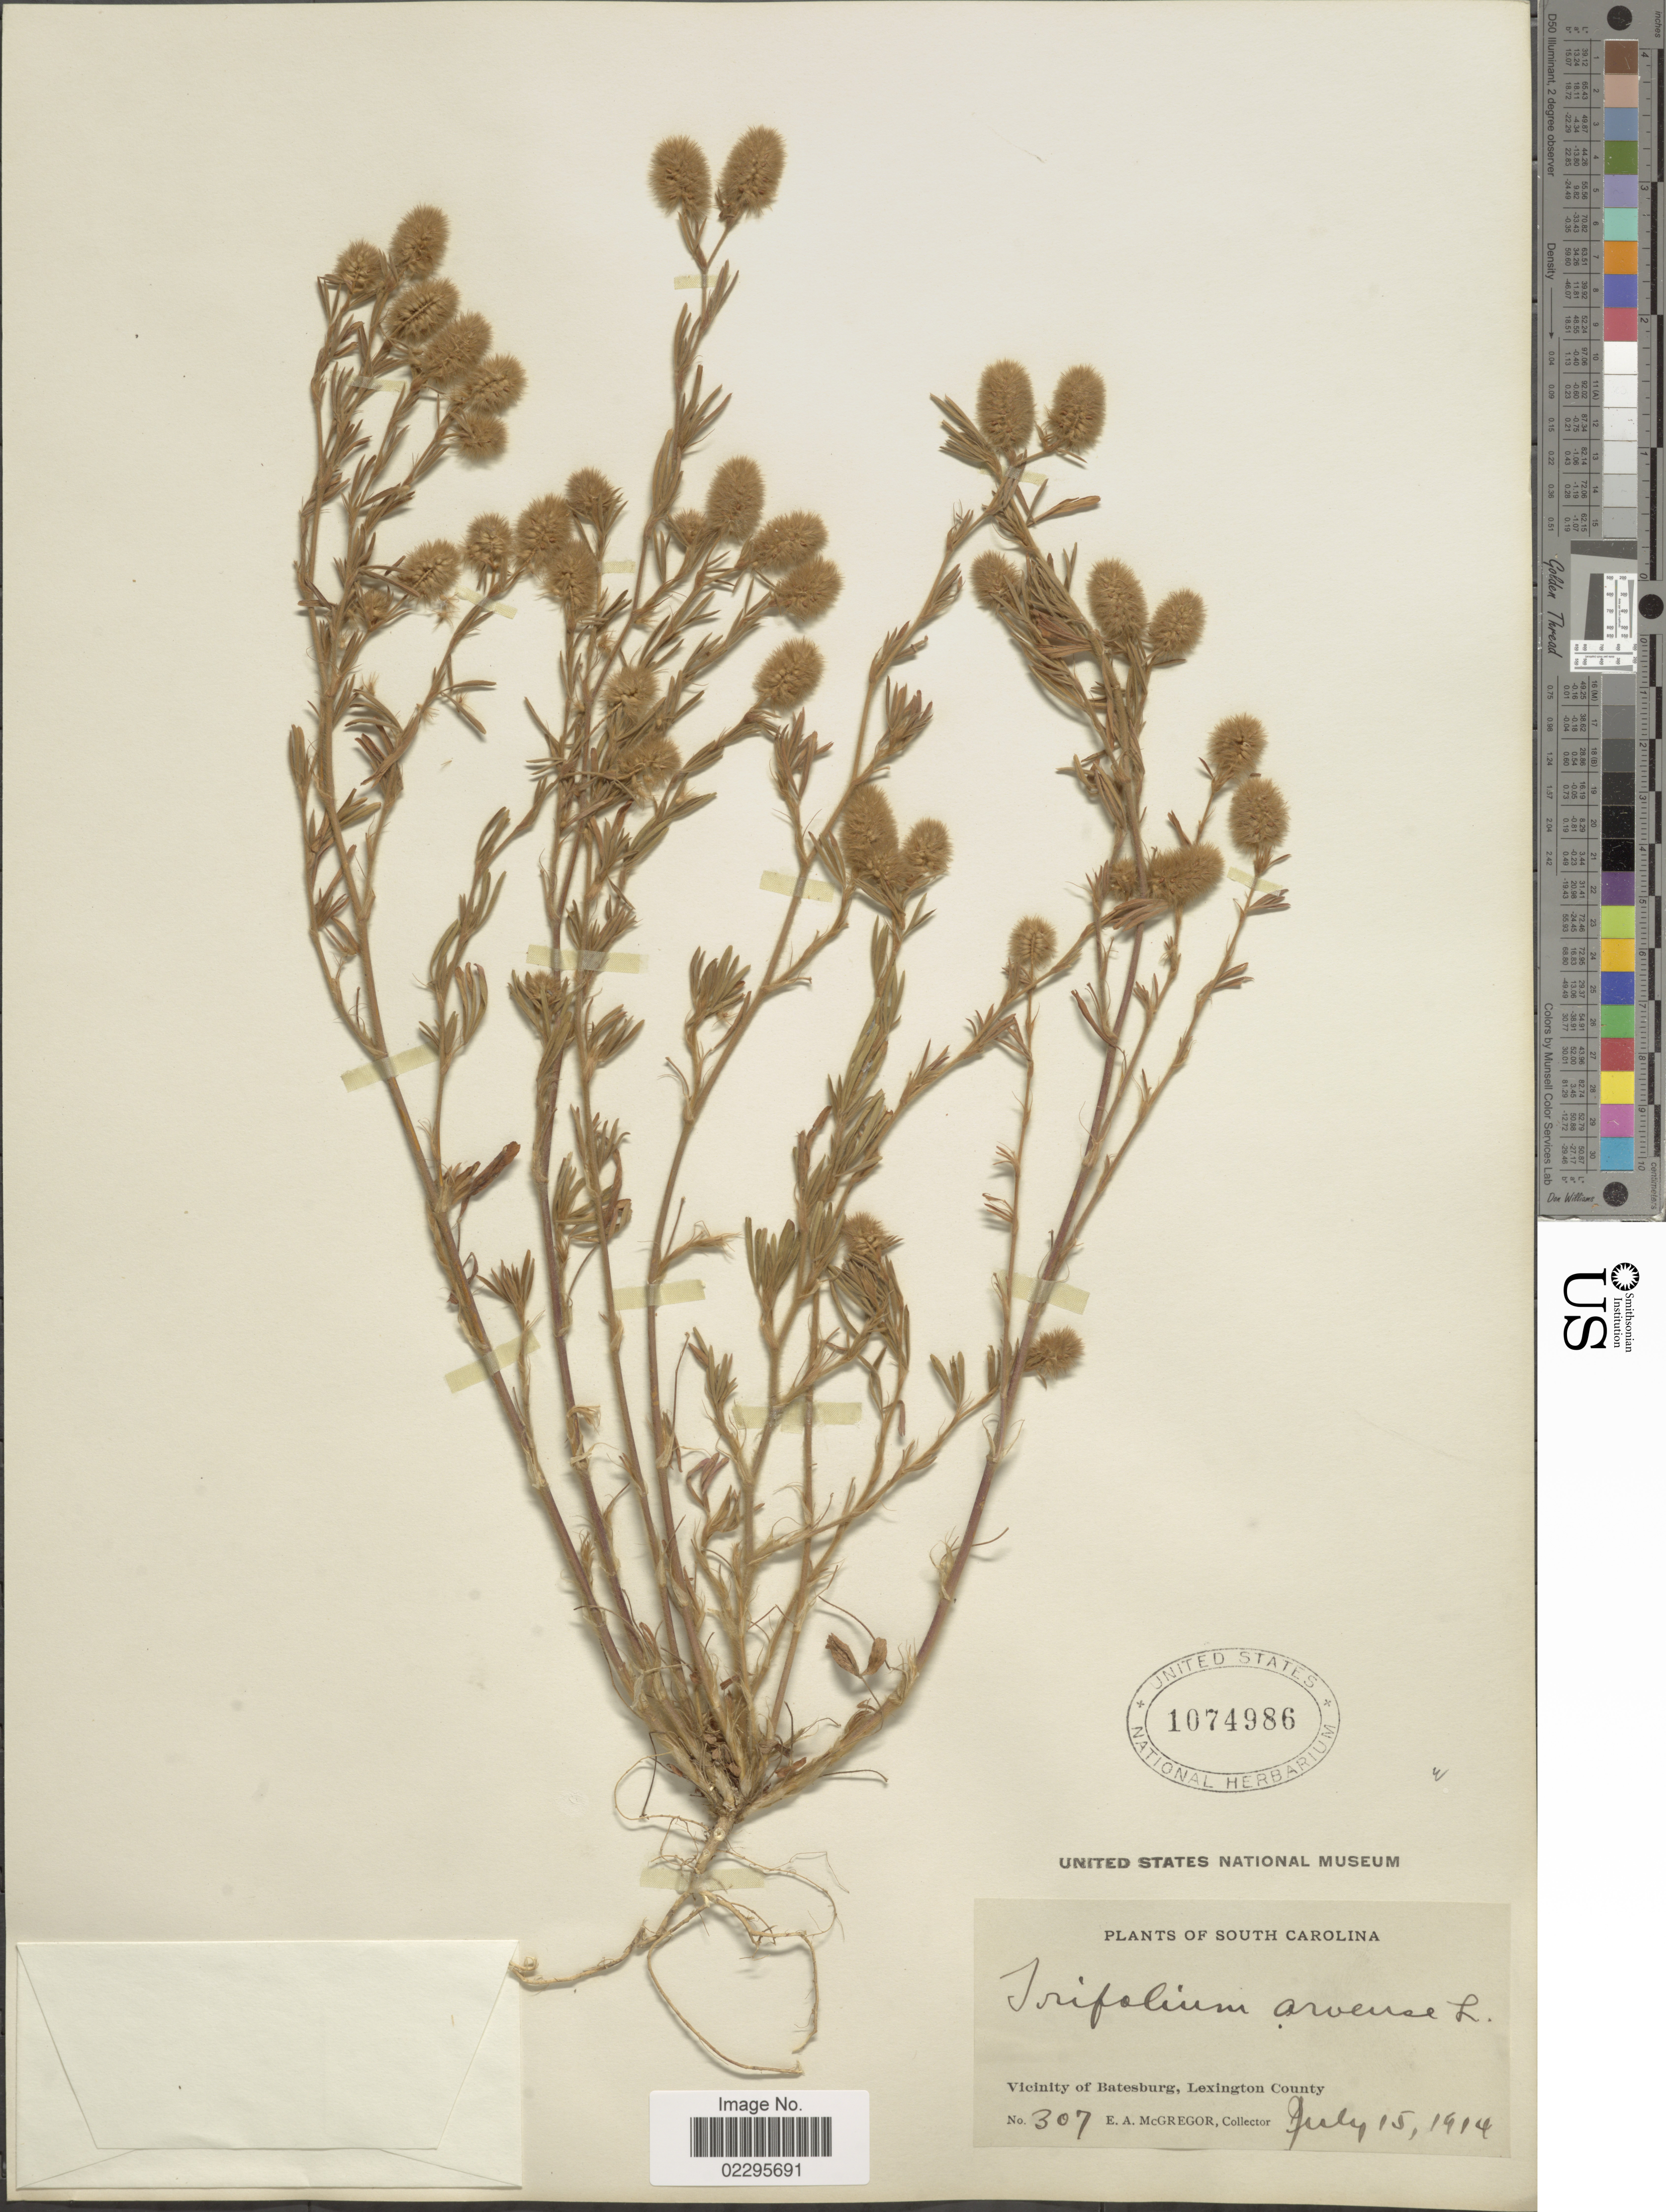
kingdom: Plantae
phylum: Tracheophyta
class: Magnoliopsida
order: Fabales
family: Fabaceae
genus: Trifolium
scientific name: Trifolium arvense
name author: L.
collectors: E. A. McGregor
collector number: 307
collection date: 1914-07-15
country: United States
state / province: South Carolina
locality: Vicinity of Batesburg, Lexington County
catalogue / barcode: US 1074986